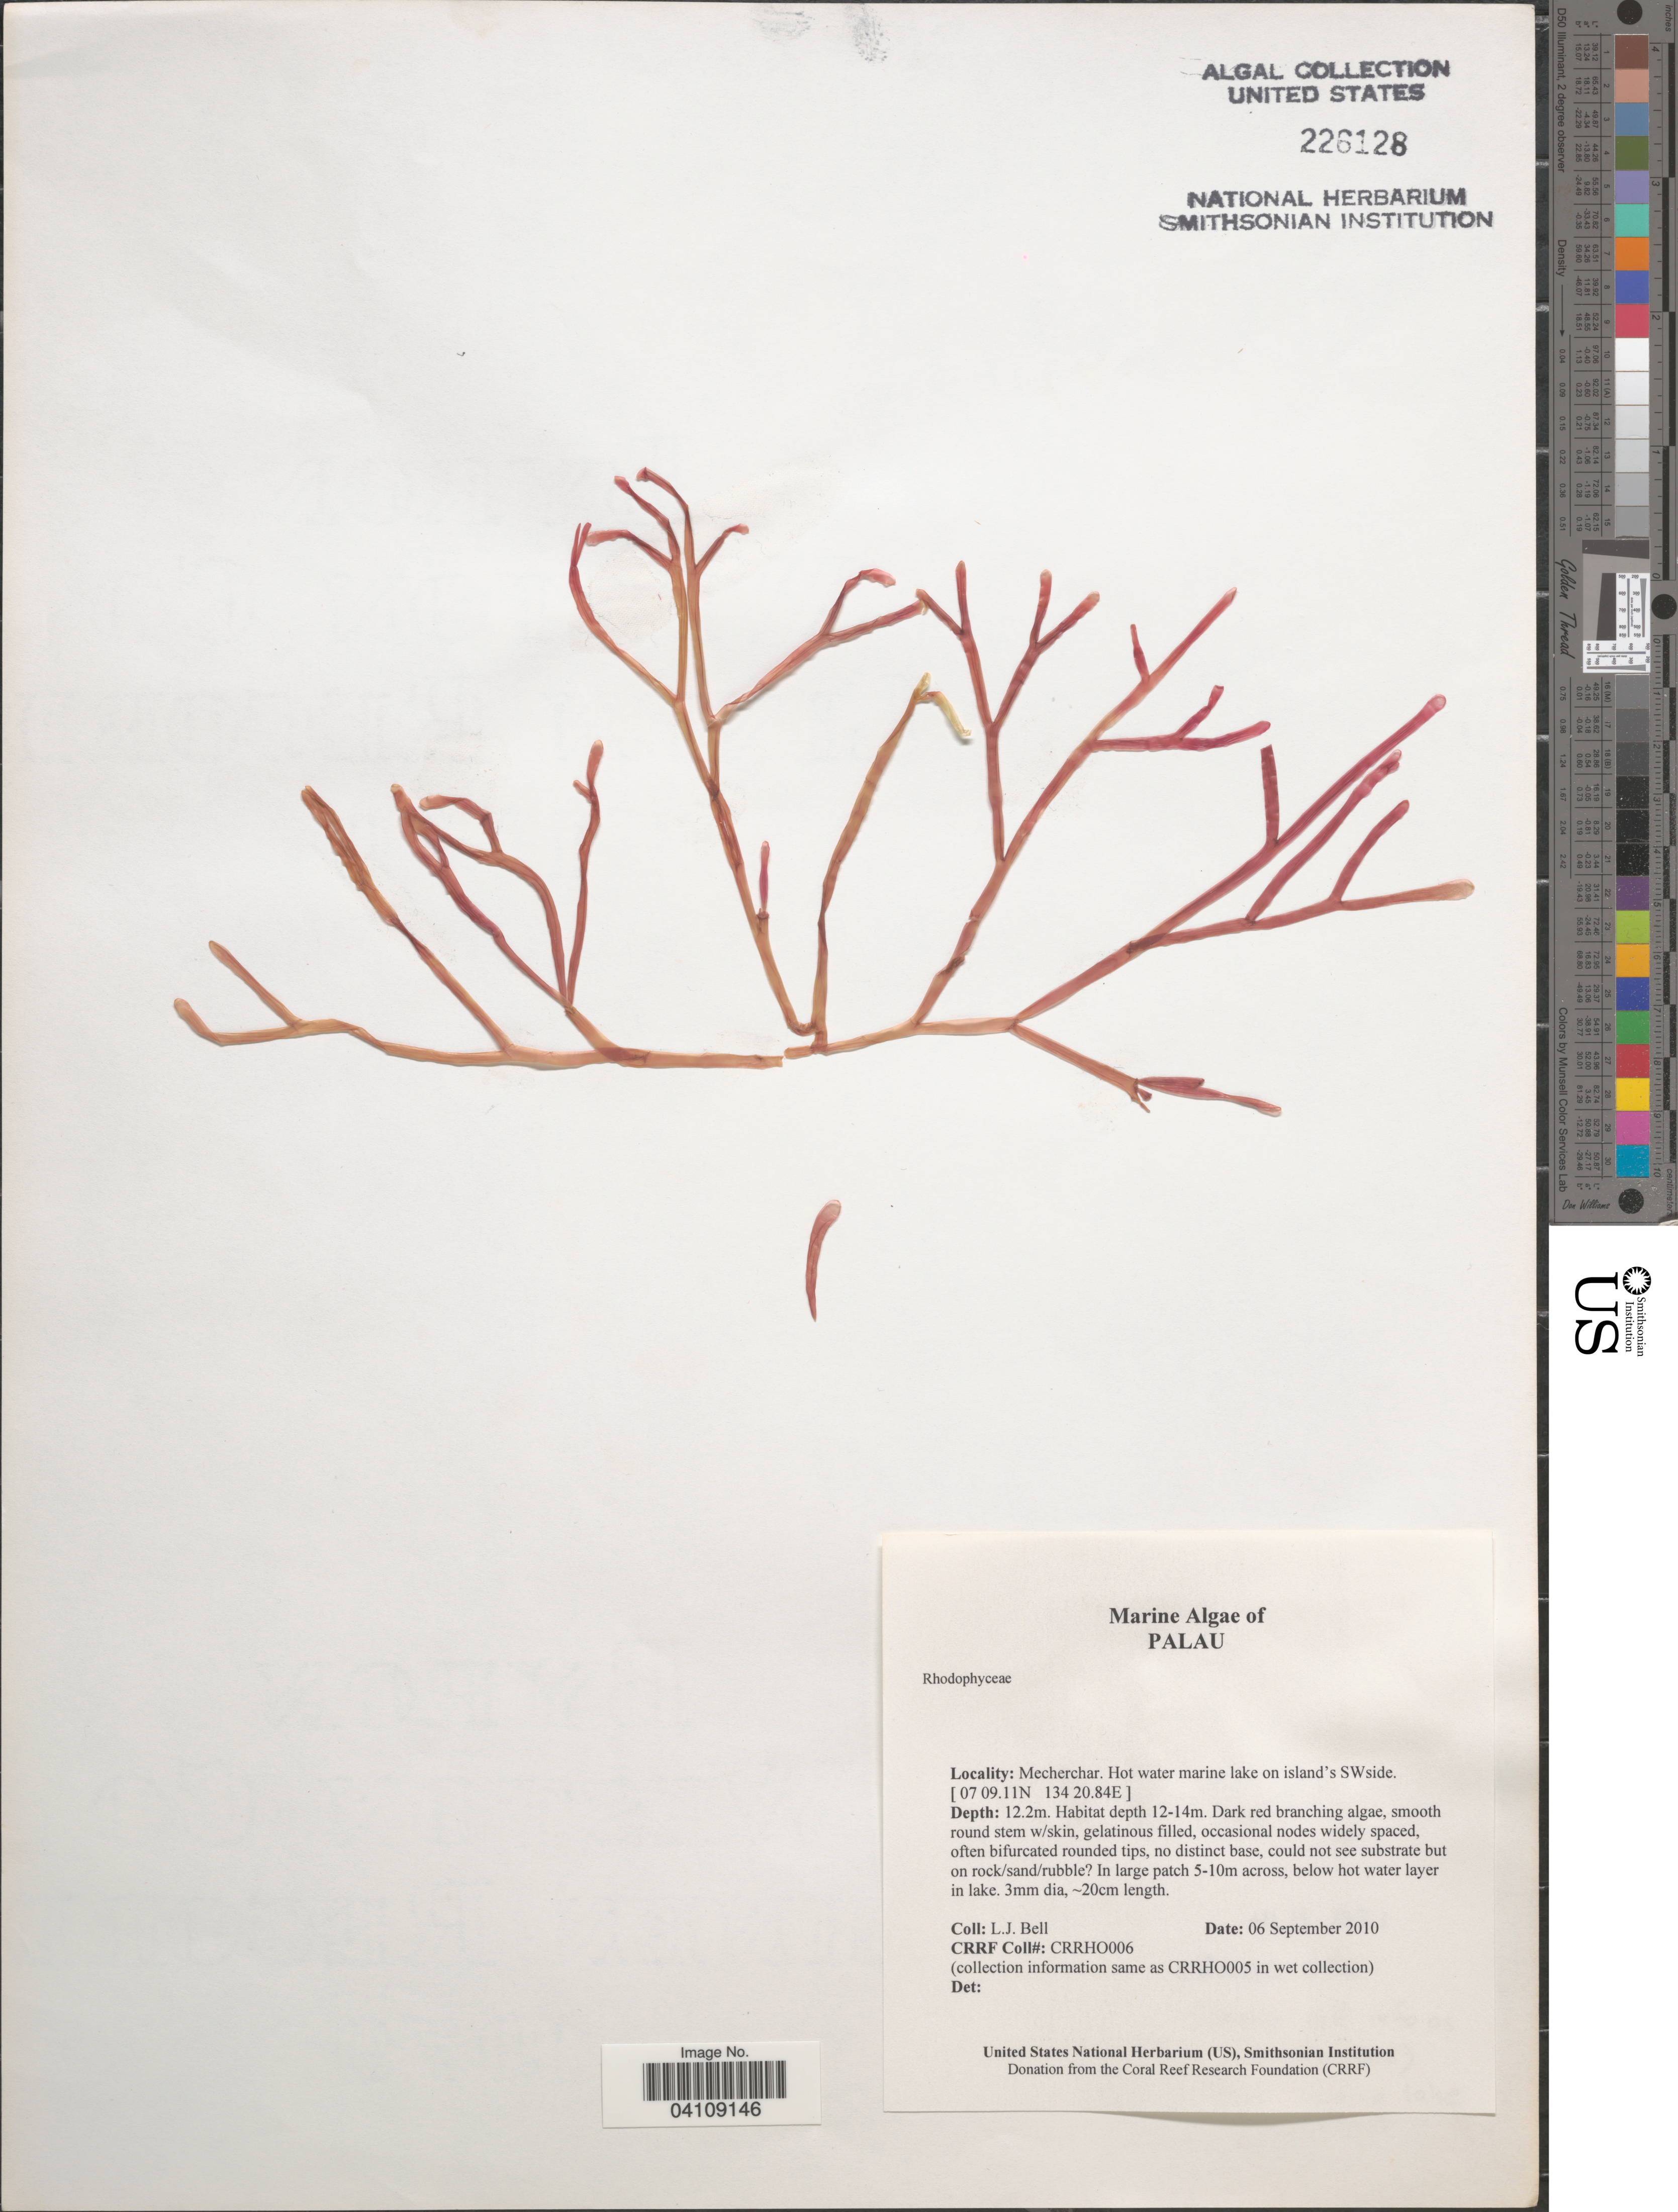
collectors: L. J Bell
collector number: CRRHO005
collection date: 2010-09-06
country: Palau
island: Mecherchar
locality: Hot Water Lake, western most marine lake on this island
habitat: Marine lake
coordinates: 07 09.11 N, 134 20.84 E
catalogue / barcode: US 226128